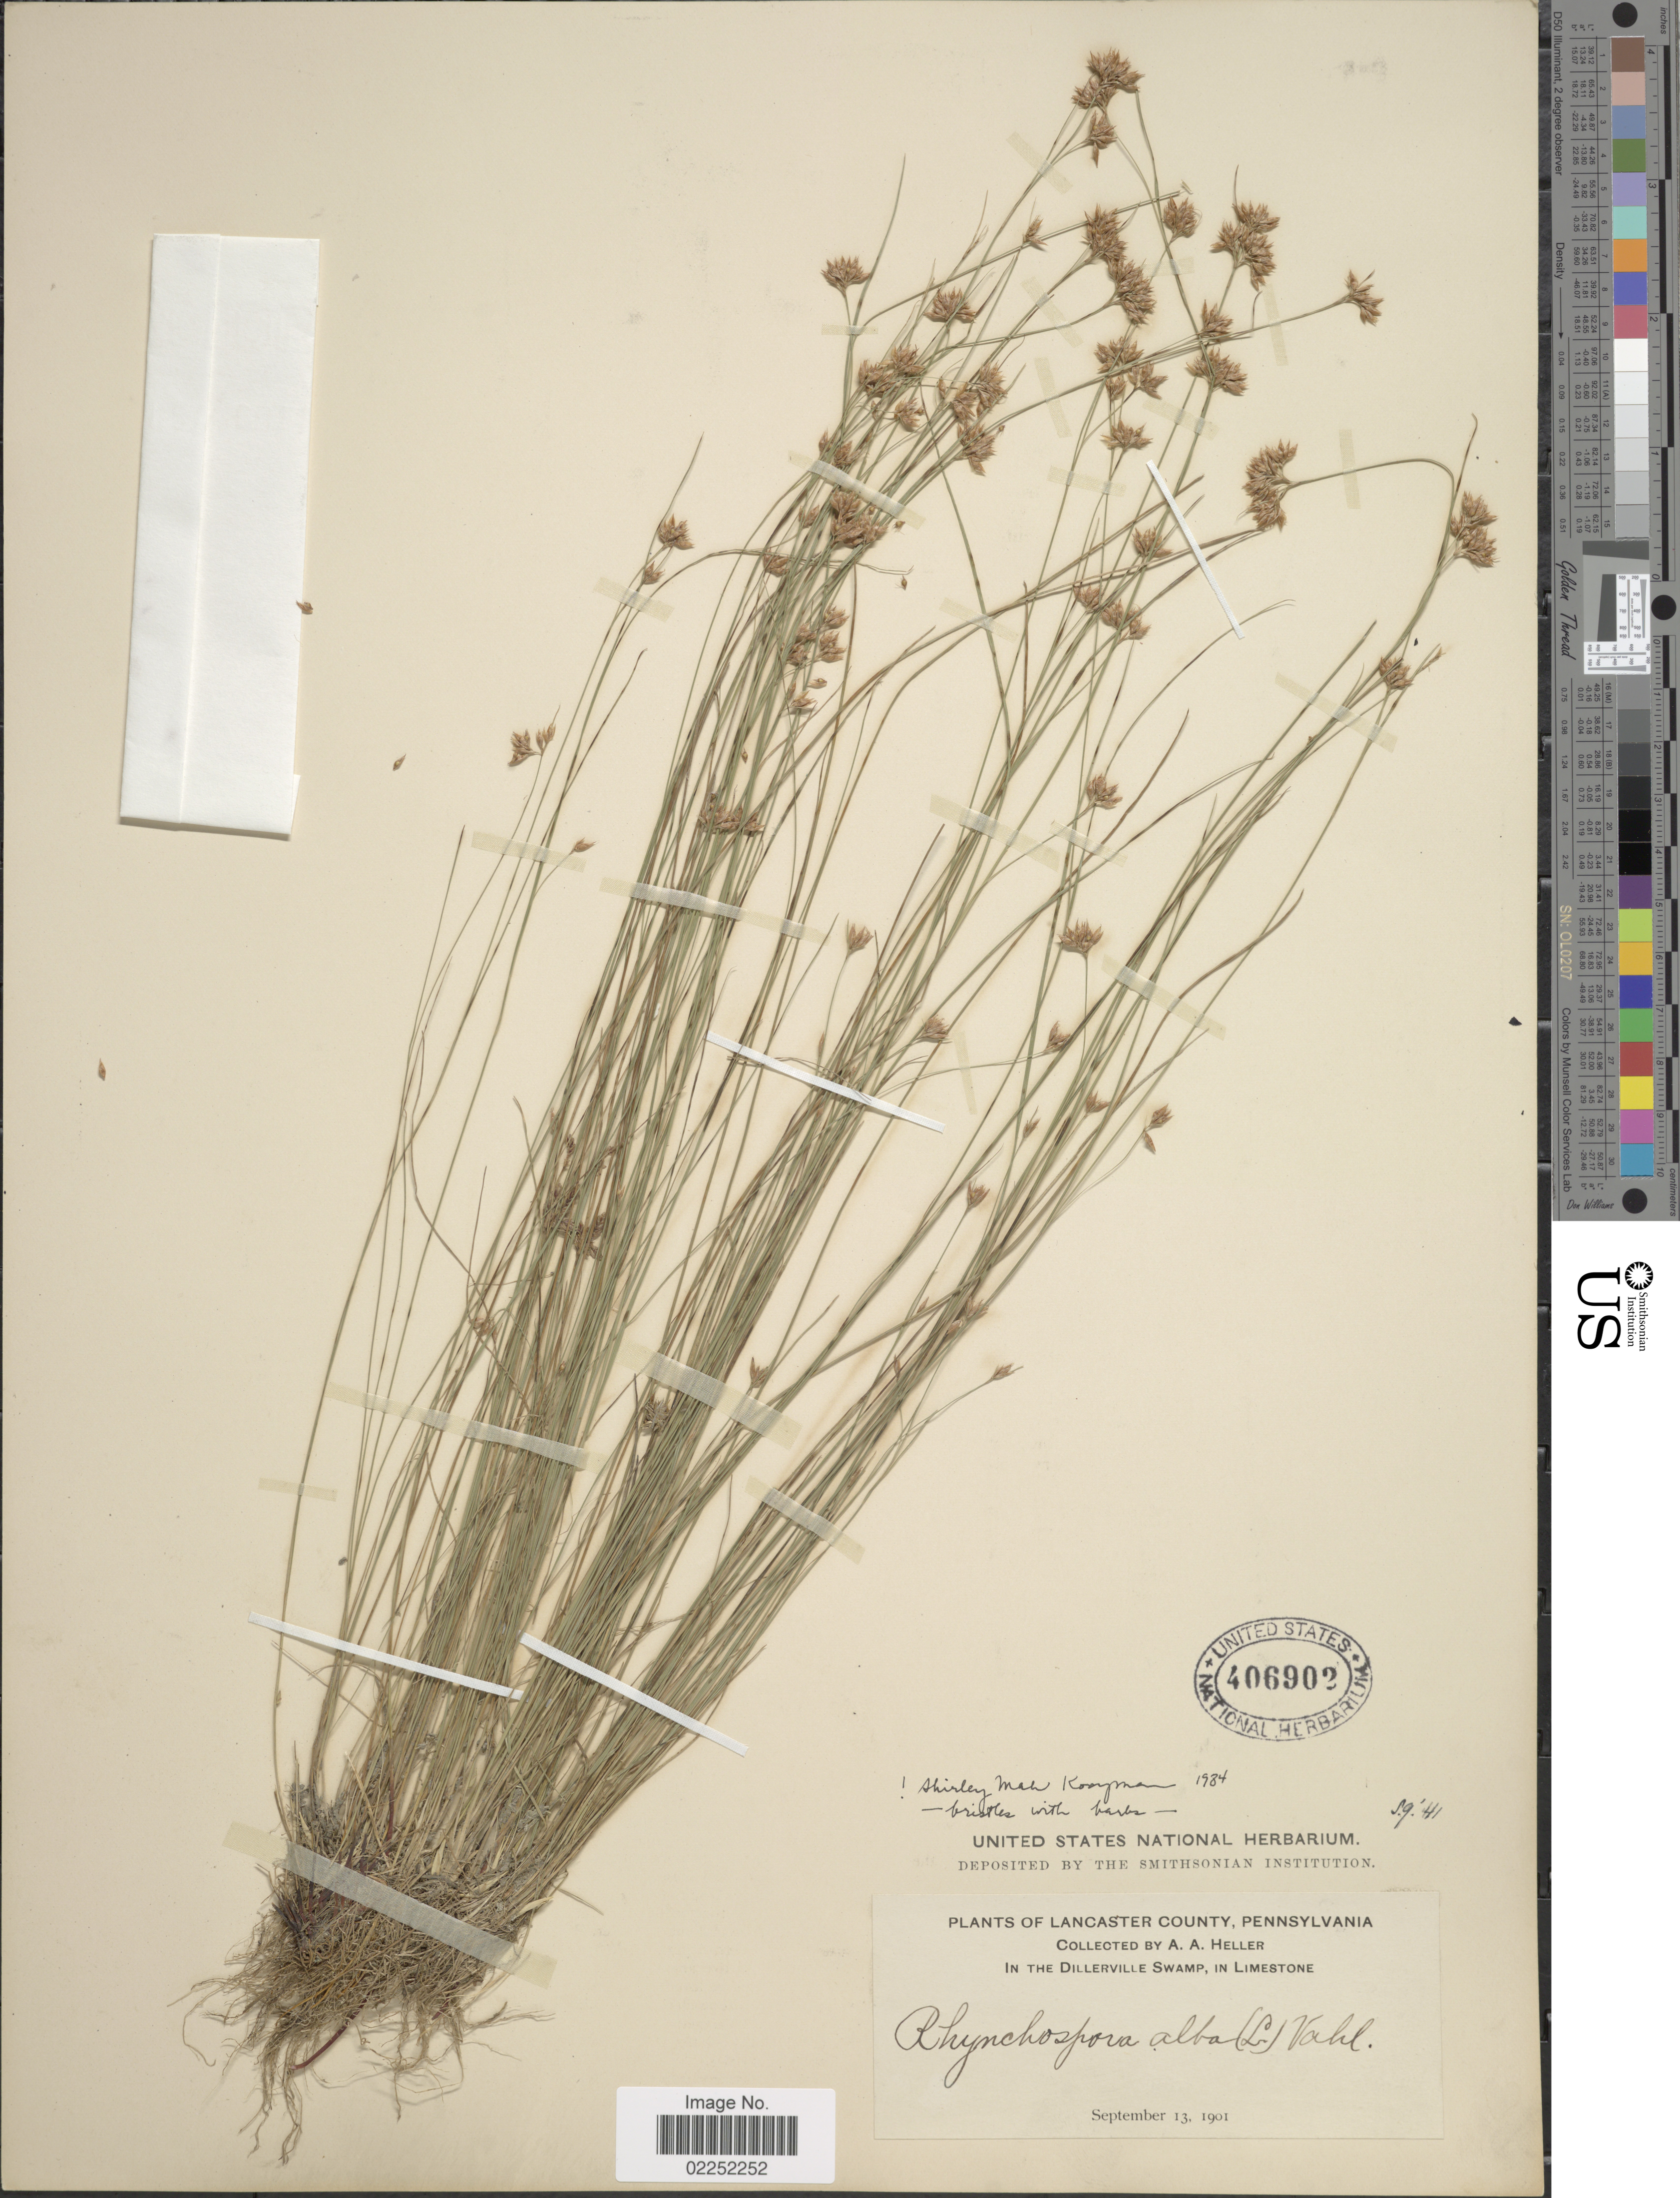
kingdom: Plantae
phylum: Tracheophyta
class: Liliopsida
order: Poales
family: Cyperaceae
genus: Rhynchospora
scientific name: Rhynchospora alba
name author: (L.) Vahl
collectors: A. A. Heller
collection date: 1901-09-13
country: United States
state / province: Pennsylvania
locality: Lancaster County, In The Dillerville Swamp, in Limestone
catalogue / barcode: US 406902